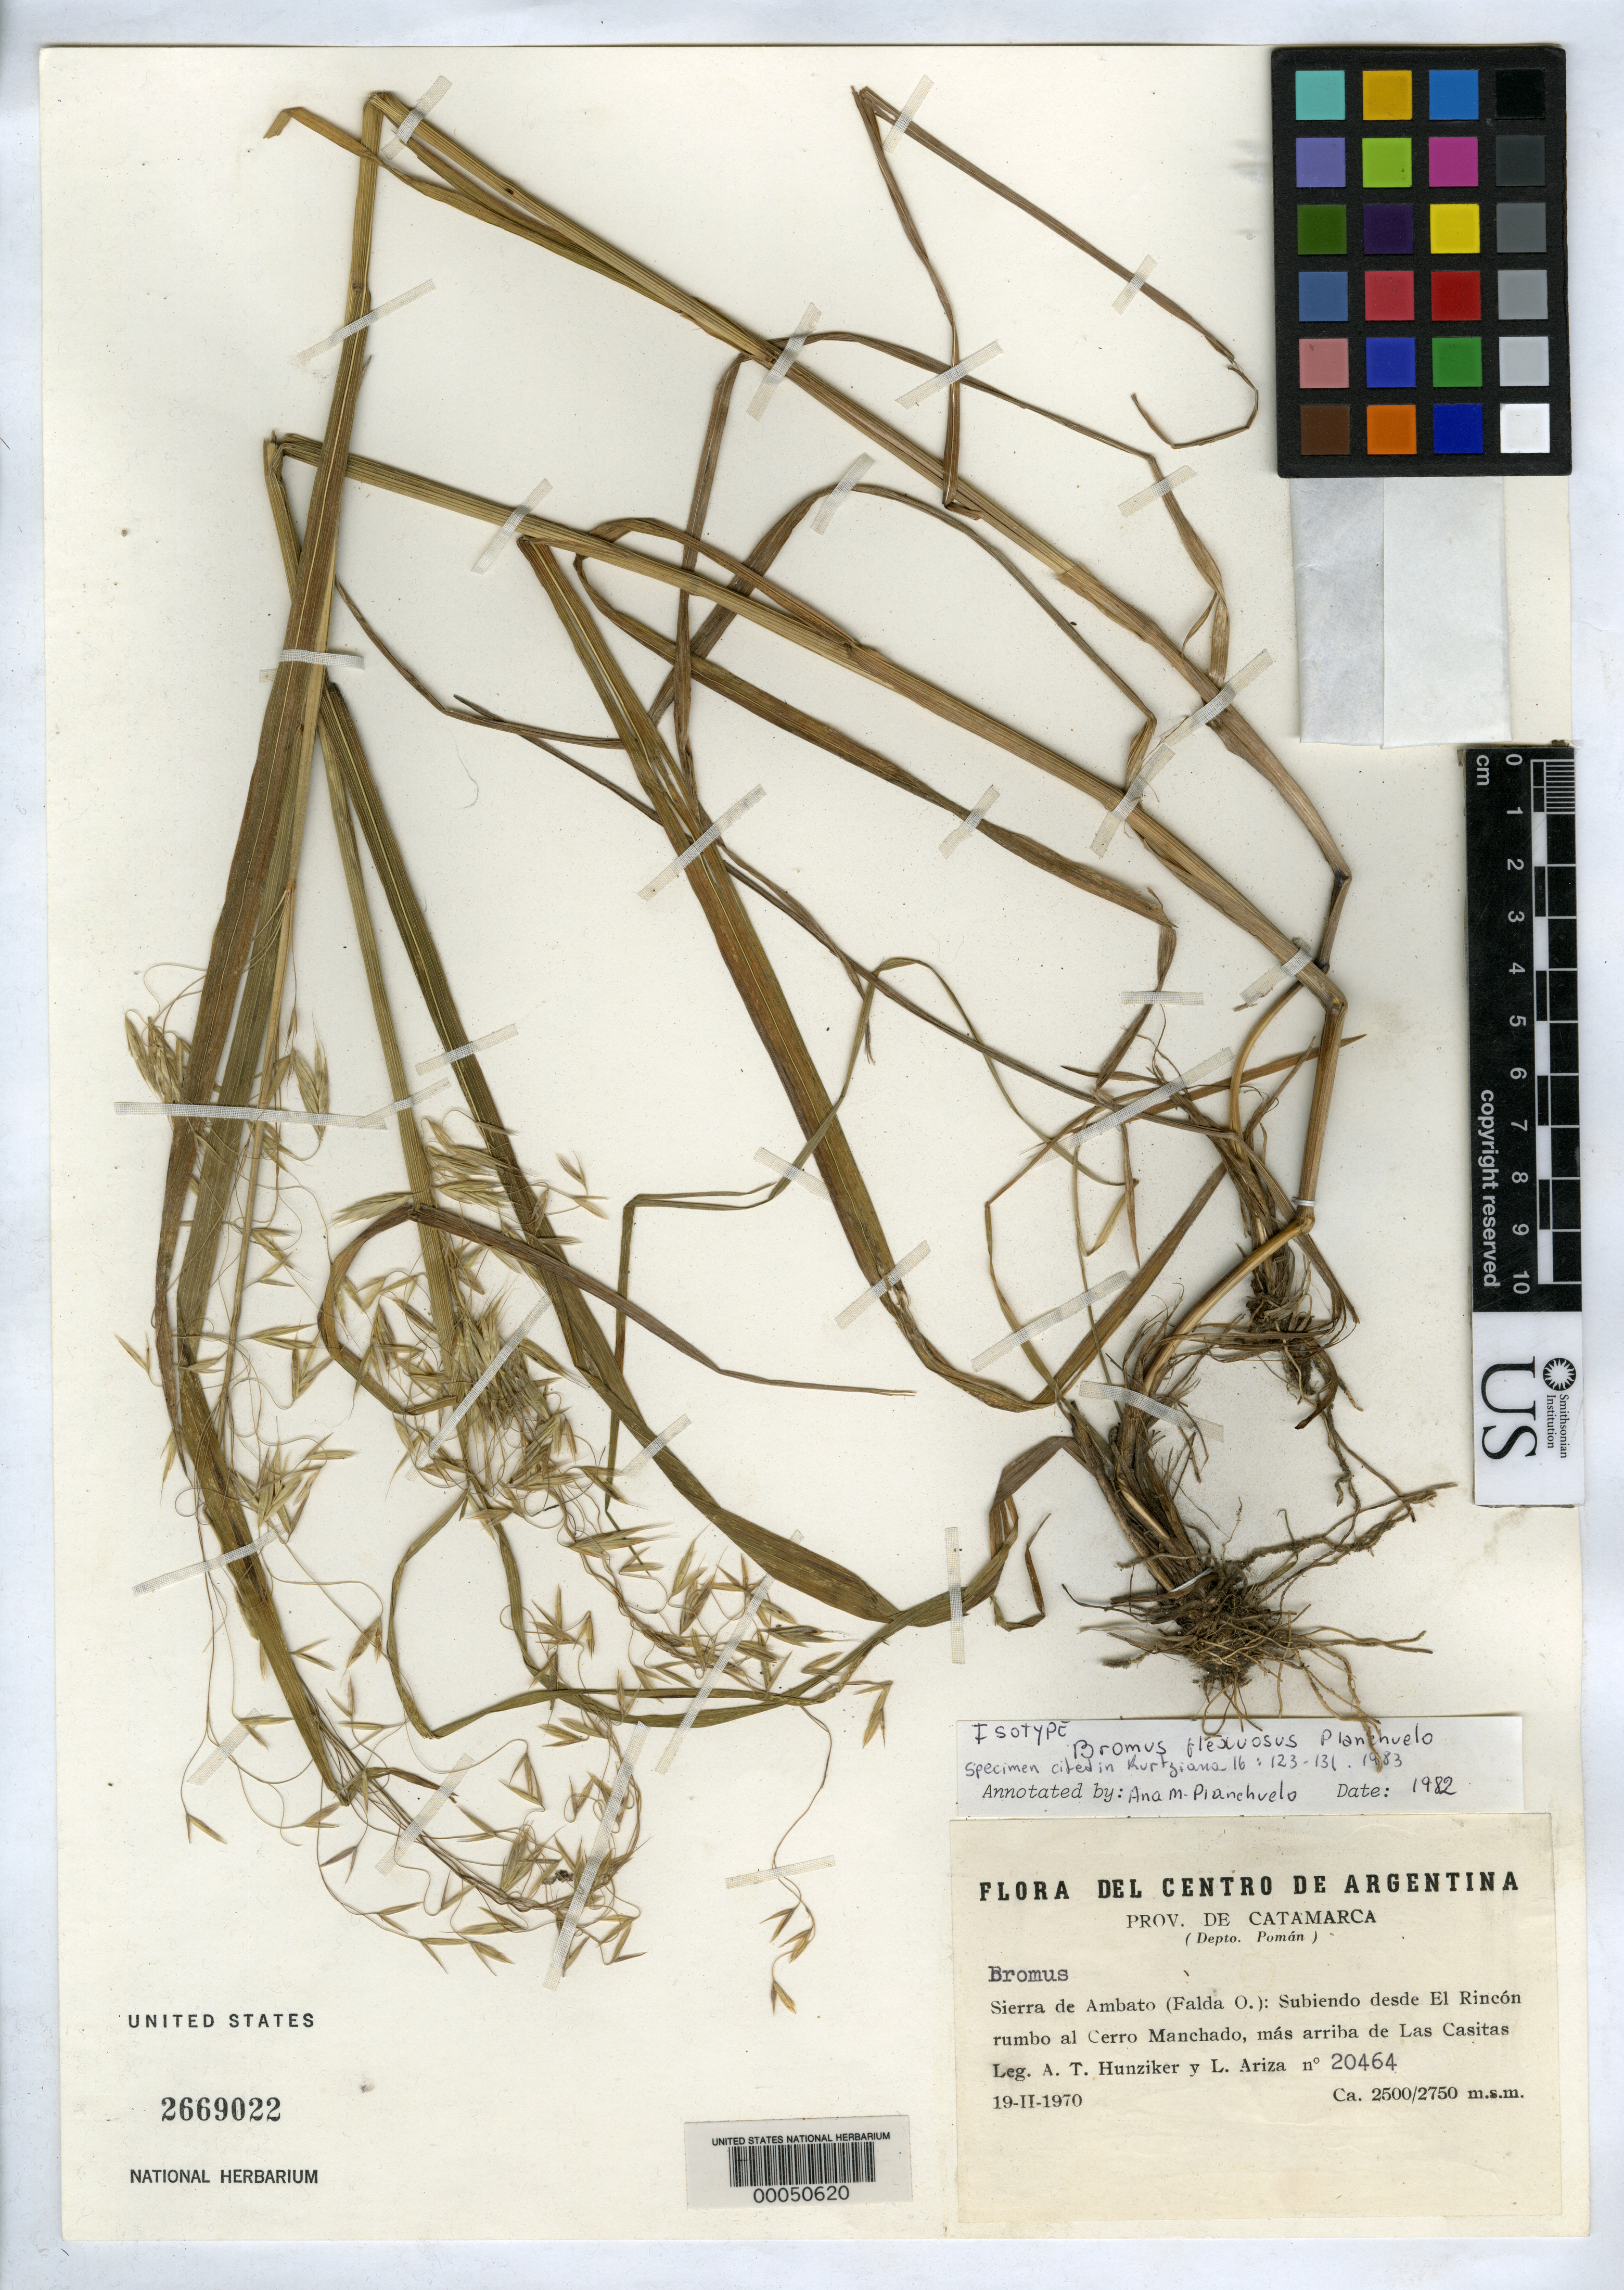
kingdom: Plantae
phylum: Tracheophyta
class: Liliopsida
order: Poales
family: Poaceae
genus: Bromus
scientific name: Bromus flexuosus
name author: Planchuelo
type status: Isotype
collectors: A. T. Hunziker & L. Ariza-Espinar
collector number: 20464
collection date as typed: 19 Feb 1970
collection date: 1970-02-19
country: Argentina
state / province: Catamarca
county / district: Poman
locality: Sierra de Ambato, from El Rincon towards Cerro Manchado, above Las Casitas.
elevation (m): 2500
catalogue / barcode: US 2669022